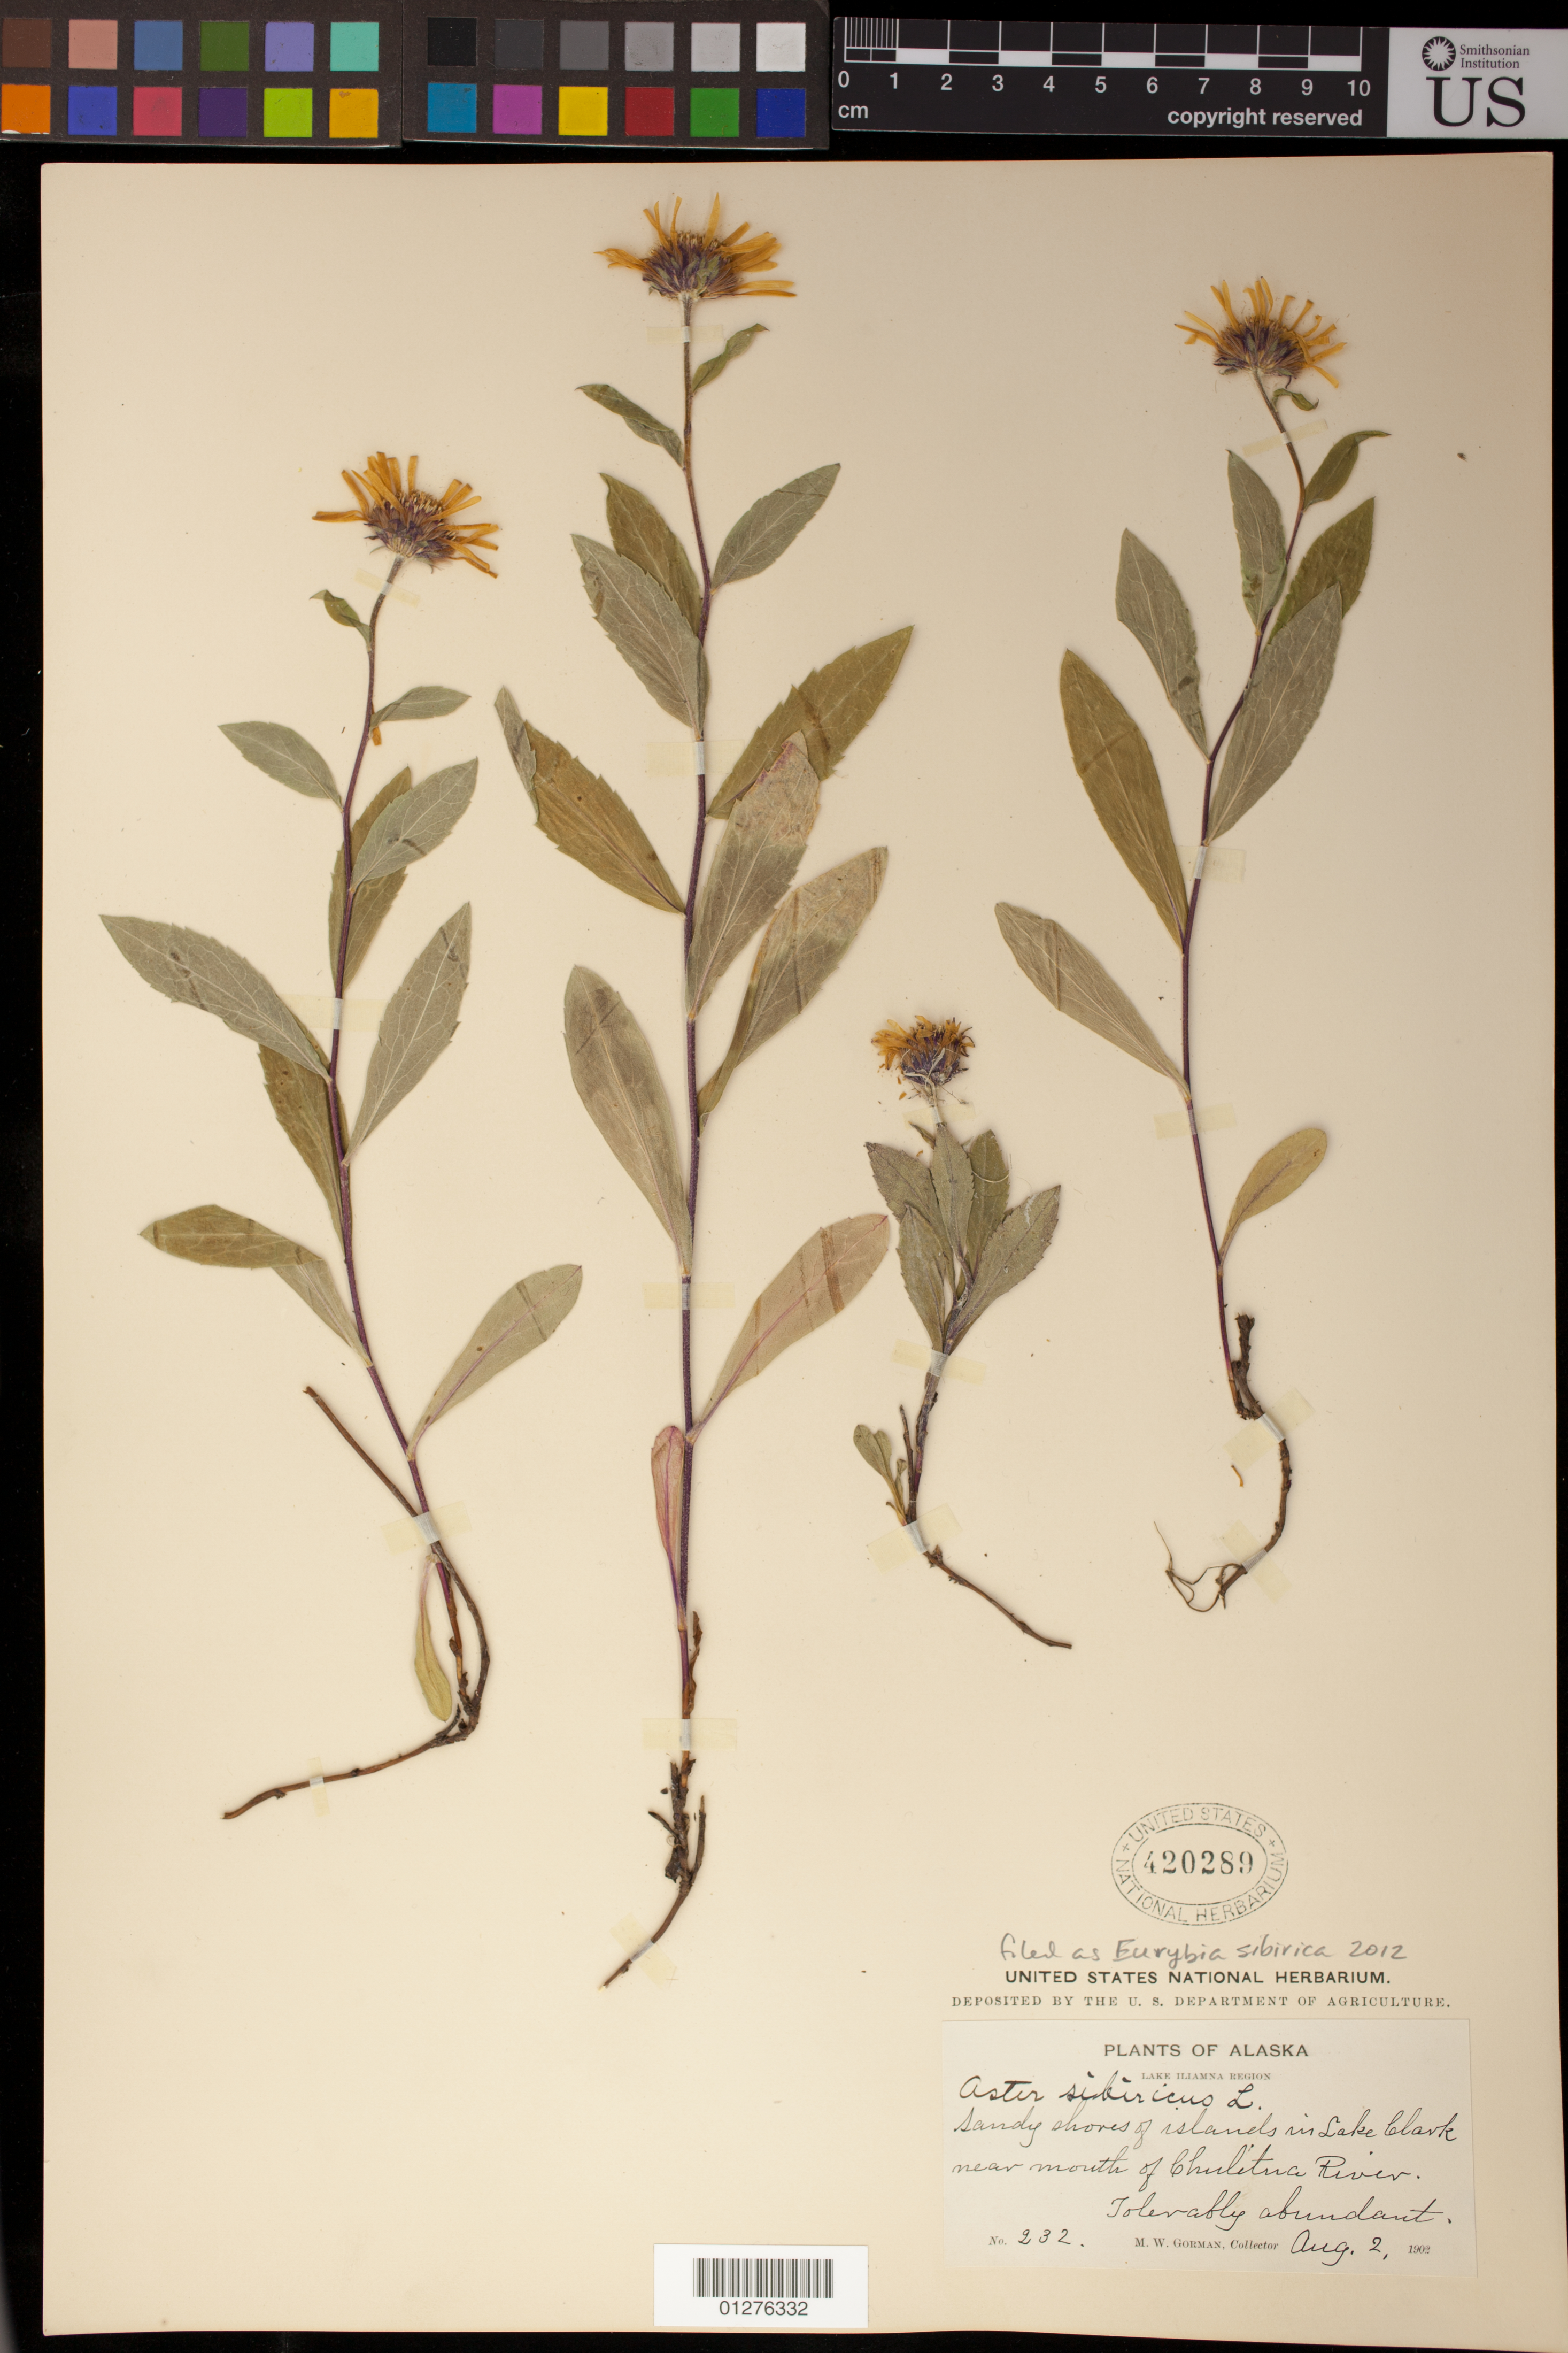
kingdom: Plantae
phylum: Tracheophyta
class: Magnoliopsida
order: Asterales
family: Asteraceae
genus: Eurybia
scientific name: Eurybia sibirica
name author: (L.) G.L. Nesom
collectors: M. W. Gorman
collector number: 232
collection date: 1902-08-02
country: United States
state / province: Alaska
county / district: Lake and Peninsula Borough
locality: Near mouth of Chulitna River-Lake Clark.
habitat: Sandy shores of islands.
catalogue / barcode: US 420289